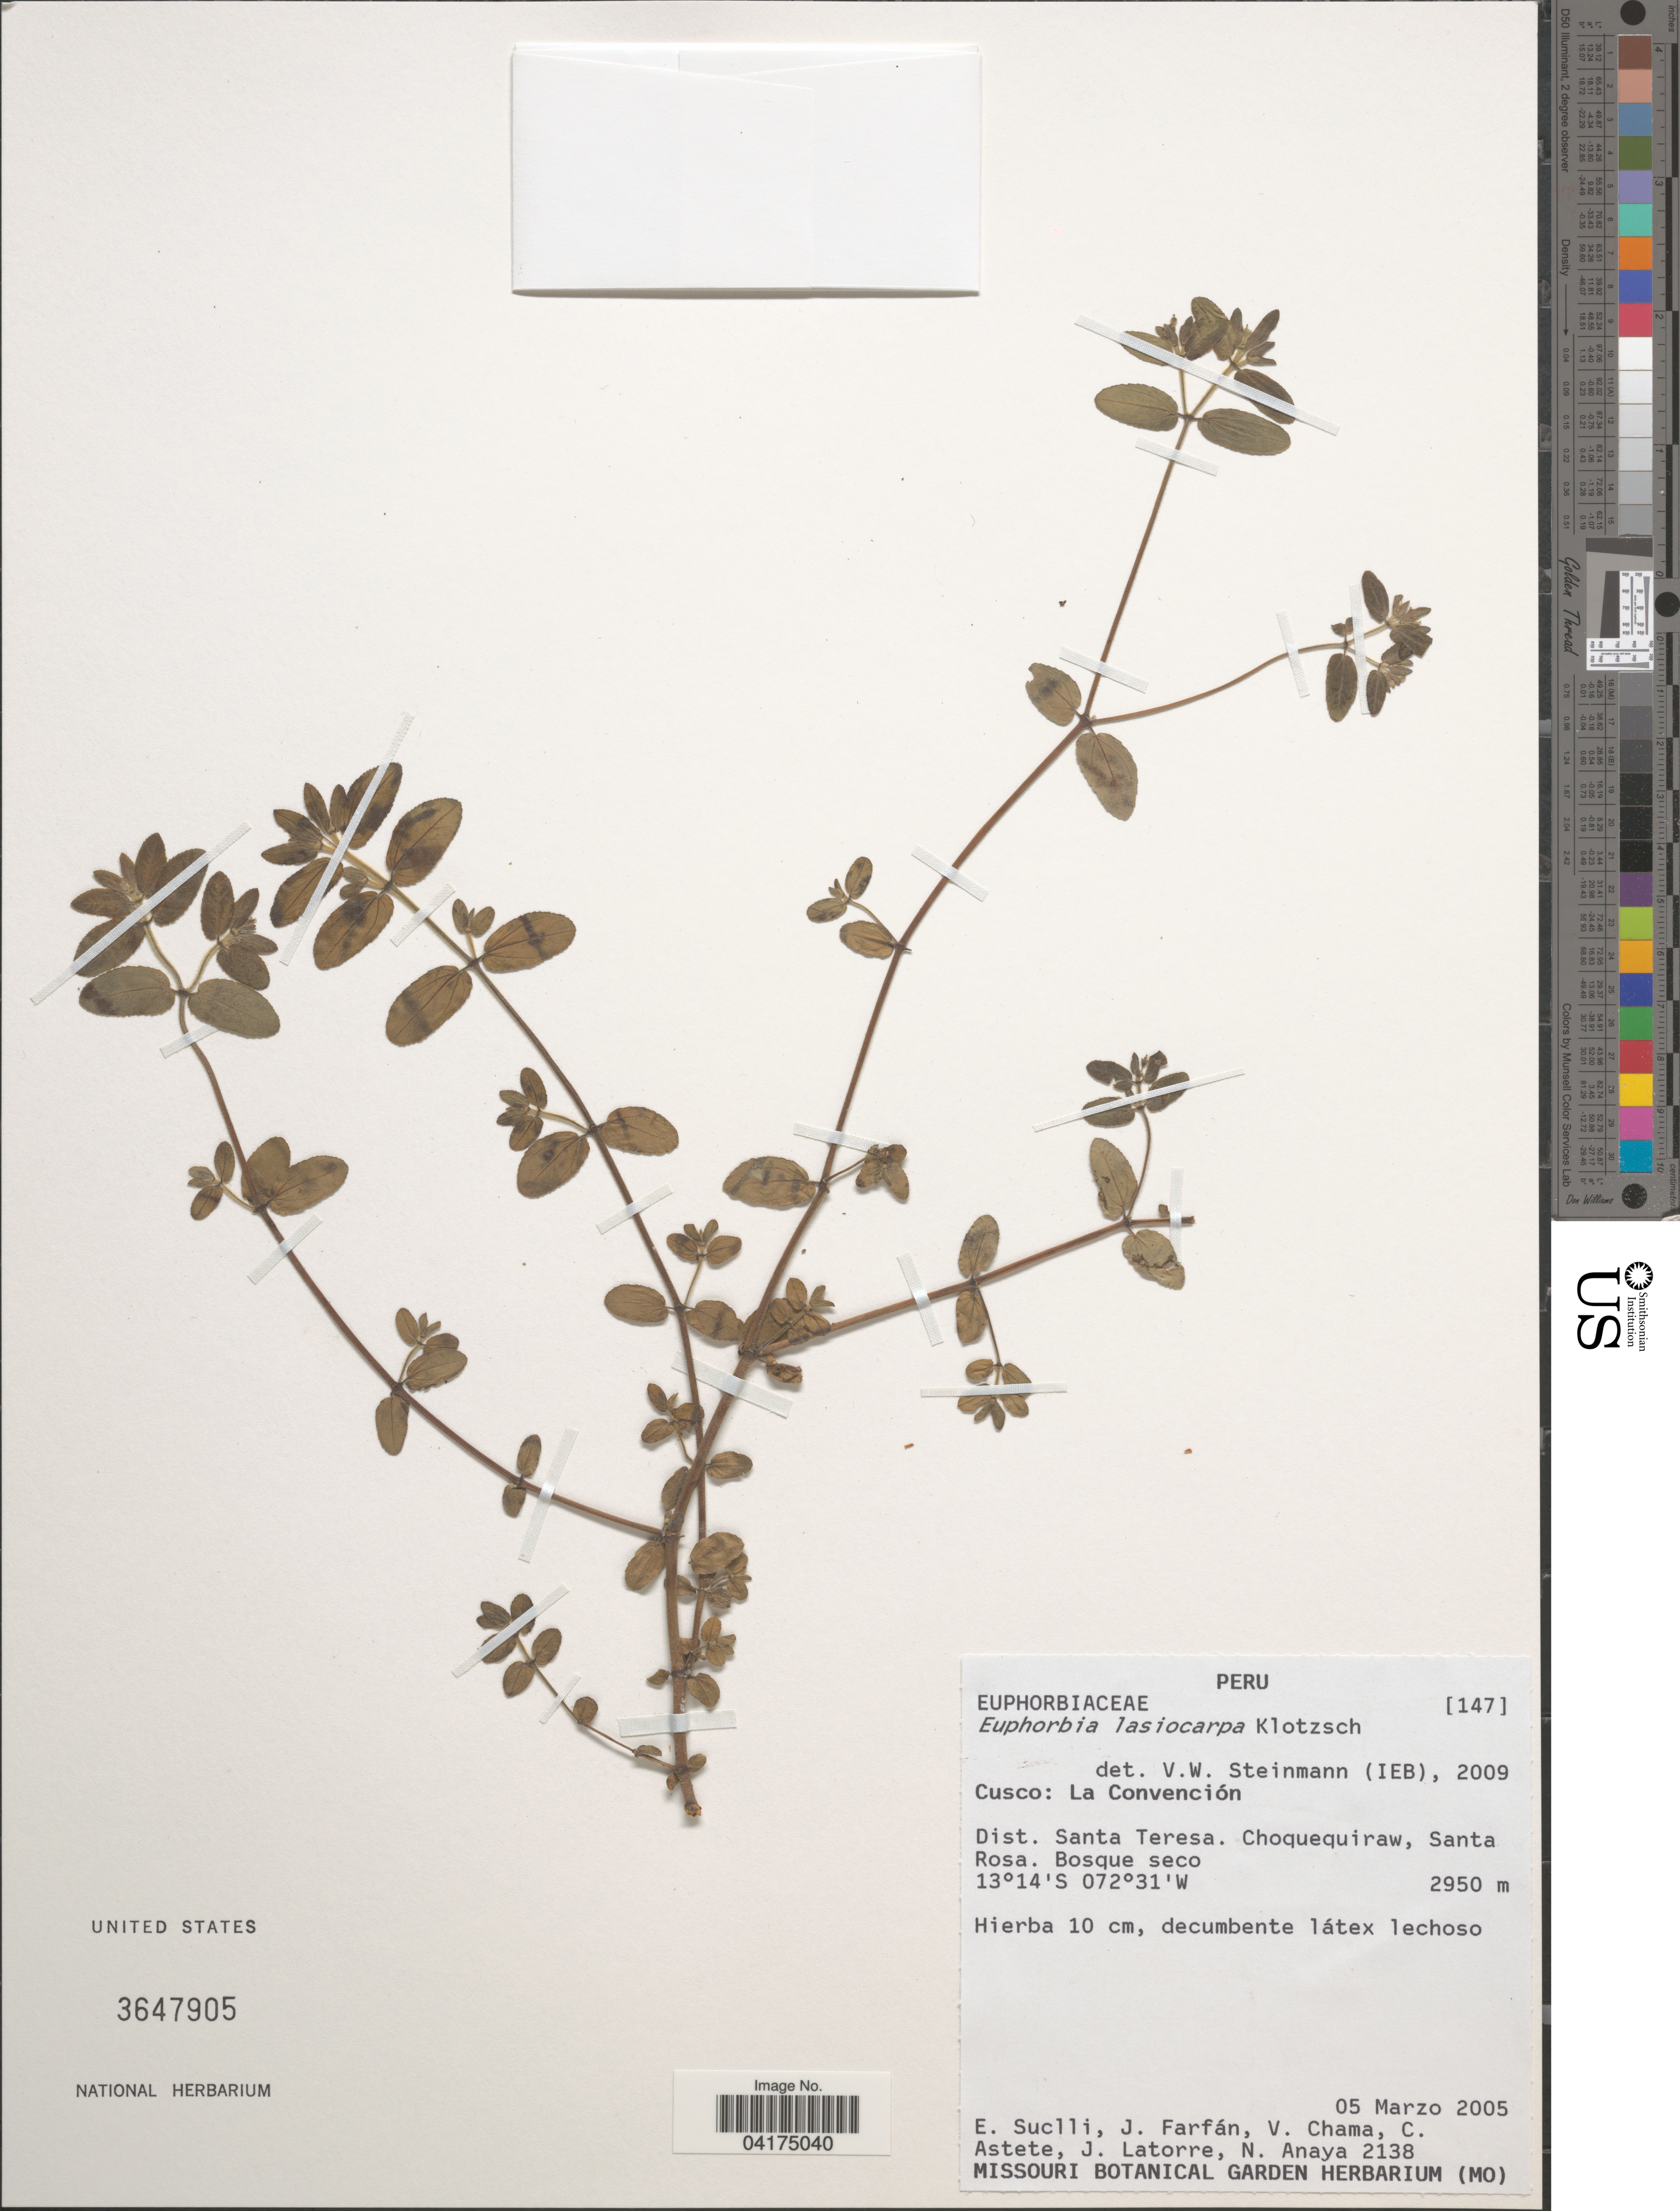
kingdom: Plantae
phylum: Tracheophyta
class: Magnoliopsida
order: Malpighiales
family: Euphorbiaceae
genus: Euphorbia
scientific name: Euphorbia lasiocarpa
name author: Klotzsch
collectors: E. Suclli, J. Farfán, V. Chama, C. Astete & et al.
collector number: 2138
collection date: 2005-03-05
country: Peru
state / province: Cusco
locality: La Convención. Dist. Santa Teresa. Choquequiraw, Santa Rosa.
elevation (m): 2950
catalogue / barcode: US 3647905